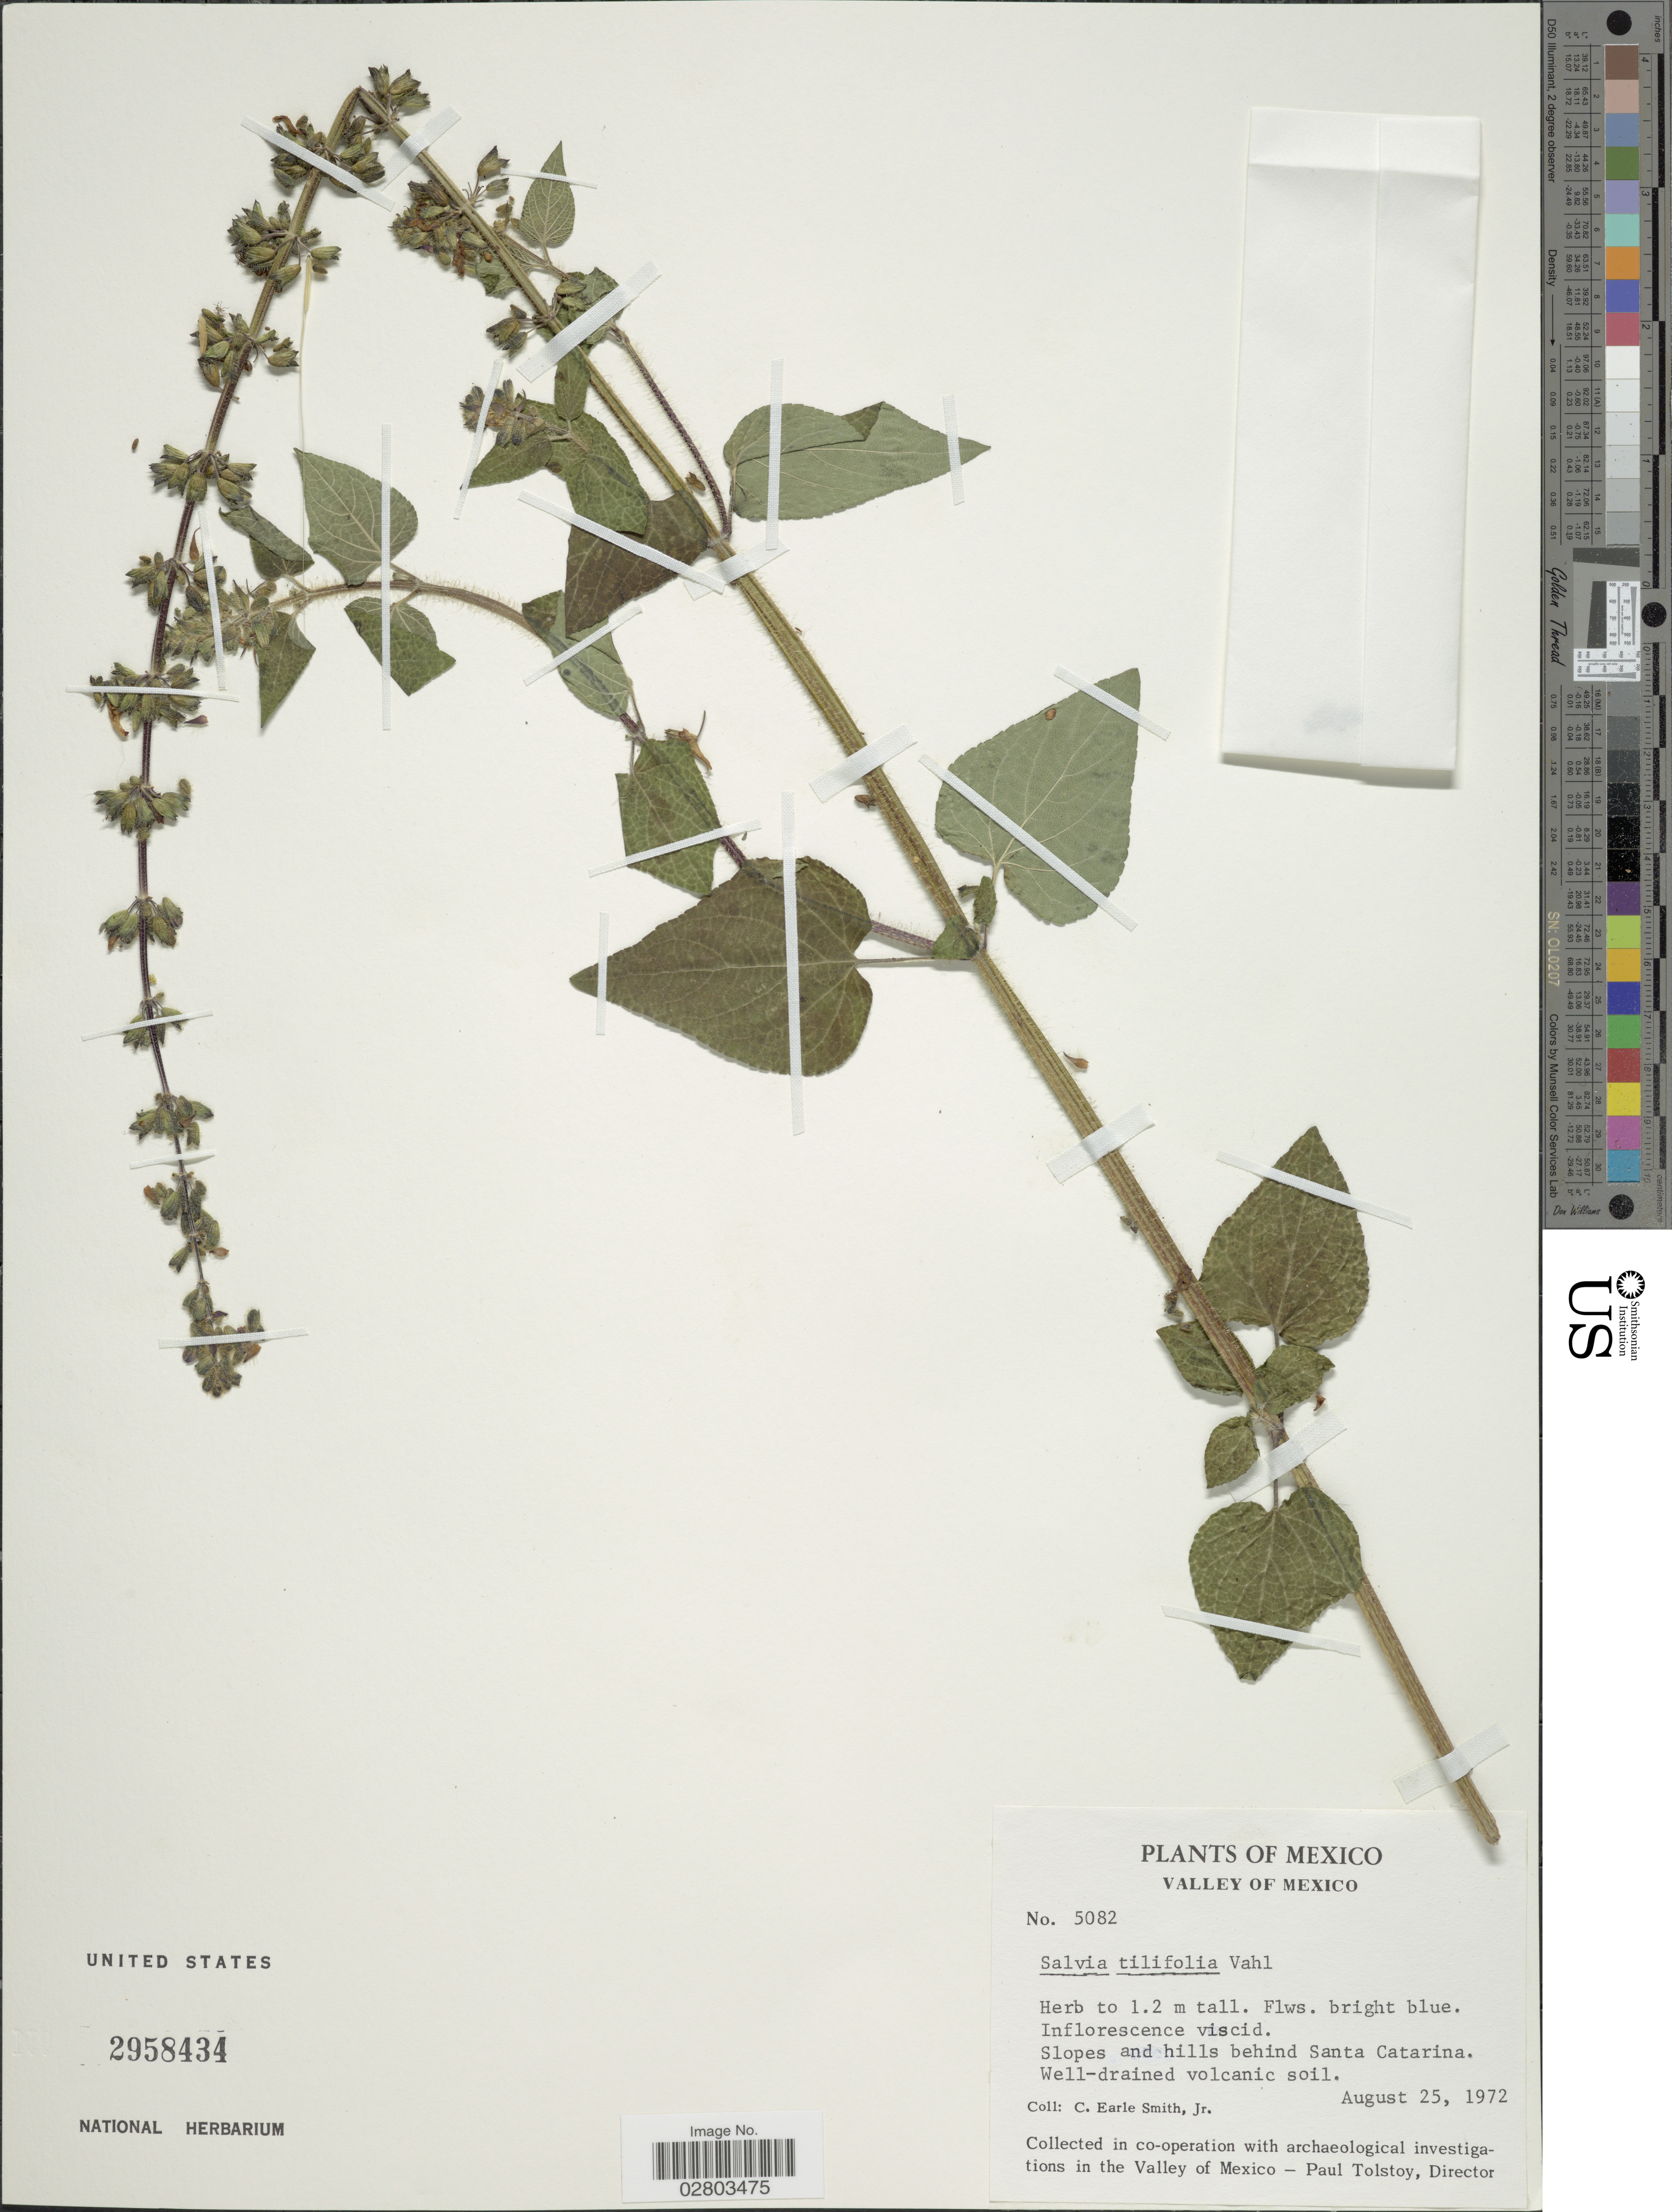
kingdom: Plantae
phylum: Tracheophyta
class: Magnoliopsida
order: Lamiales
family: Lamiaceae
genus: Salvia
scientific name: Salvia tiliifolia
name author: Vahl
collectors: C. E. Smith Jr.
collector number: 5082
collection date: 1972-08-25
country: Mexico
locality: Valley of Mexico, Slopes and hills behind Santa Catarina.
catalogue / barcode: US 2958434